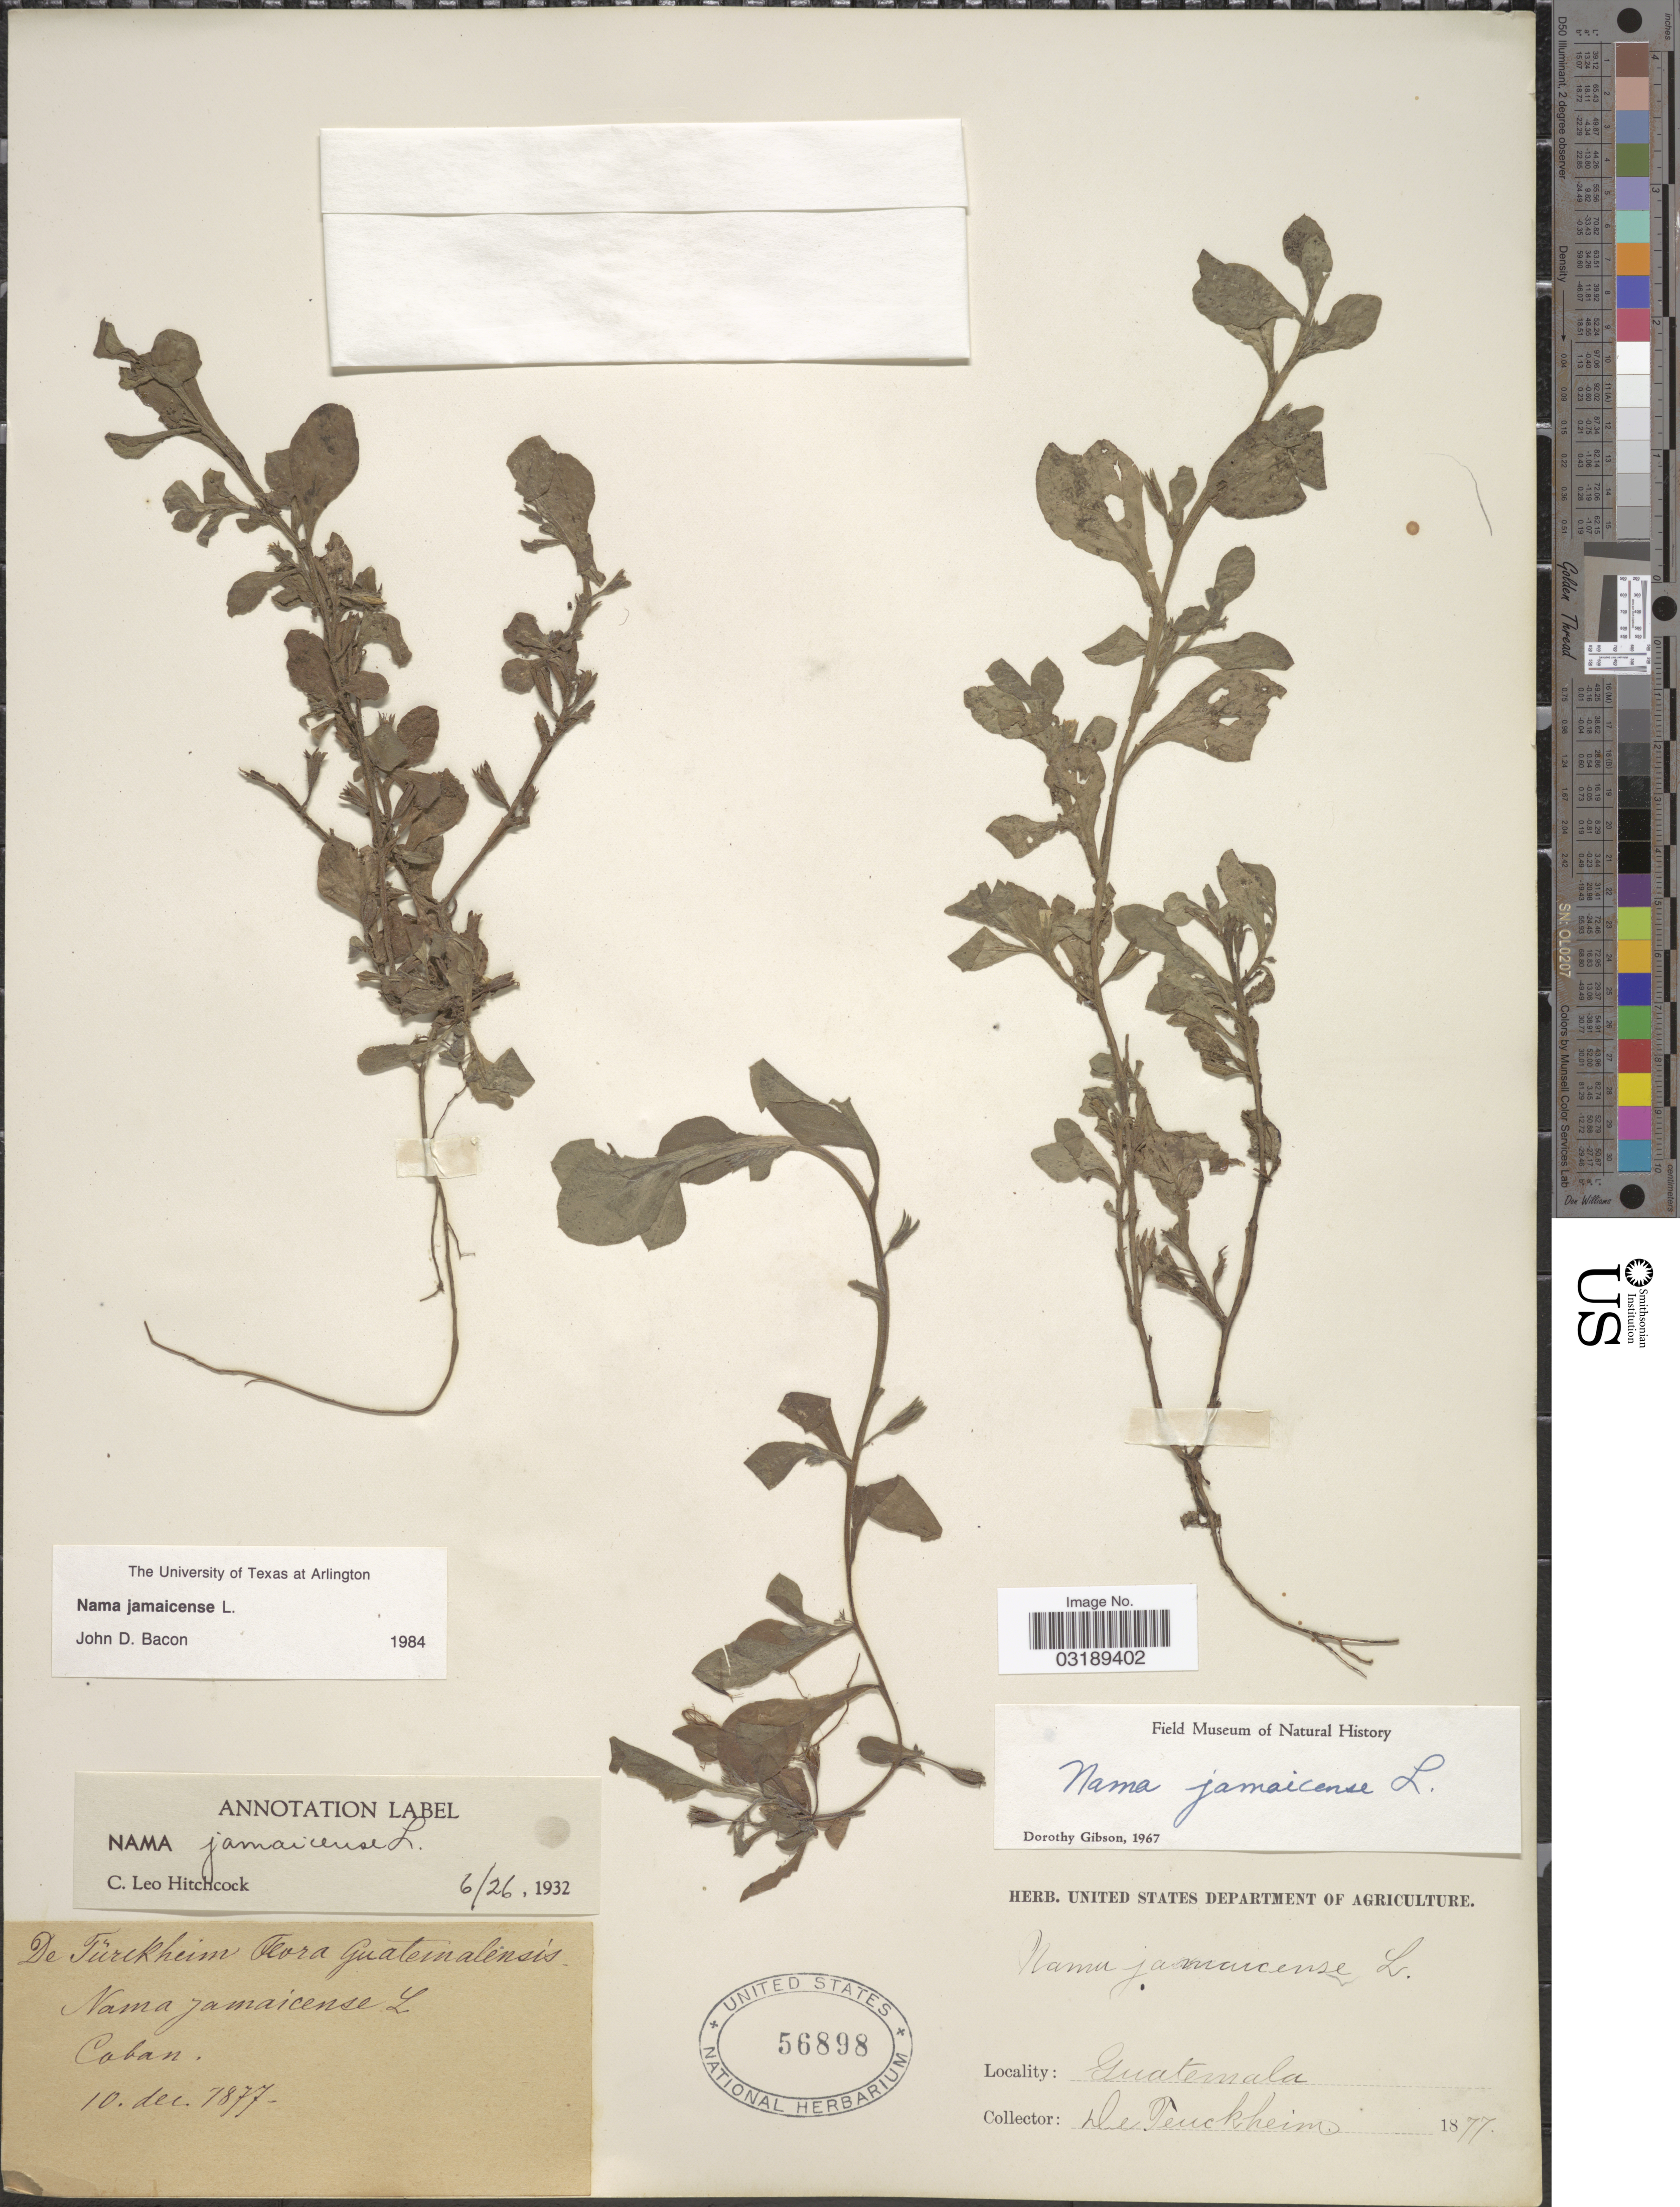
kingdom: Plantae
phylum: Tracheophyta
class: Magnoliopsida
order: Boraginales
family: Namaceae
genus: Nama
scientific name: Nama jamaicensis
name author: L.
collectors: -. De Türckheim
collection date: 1877-12-10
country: Guatemala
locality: Coban.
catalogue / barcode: US 56898